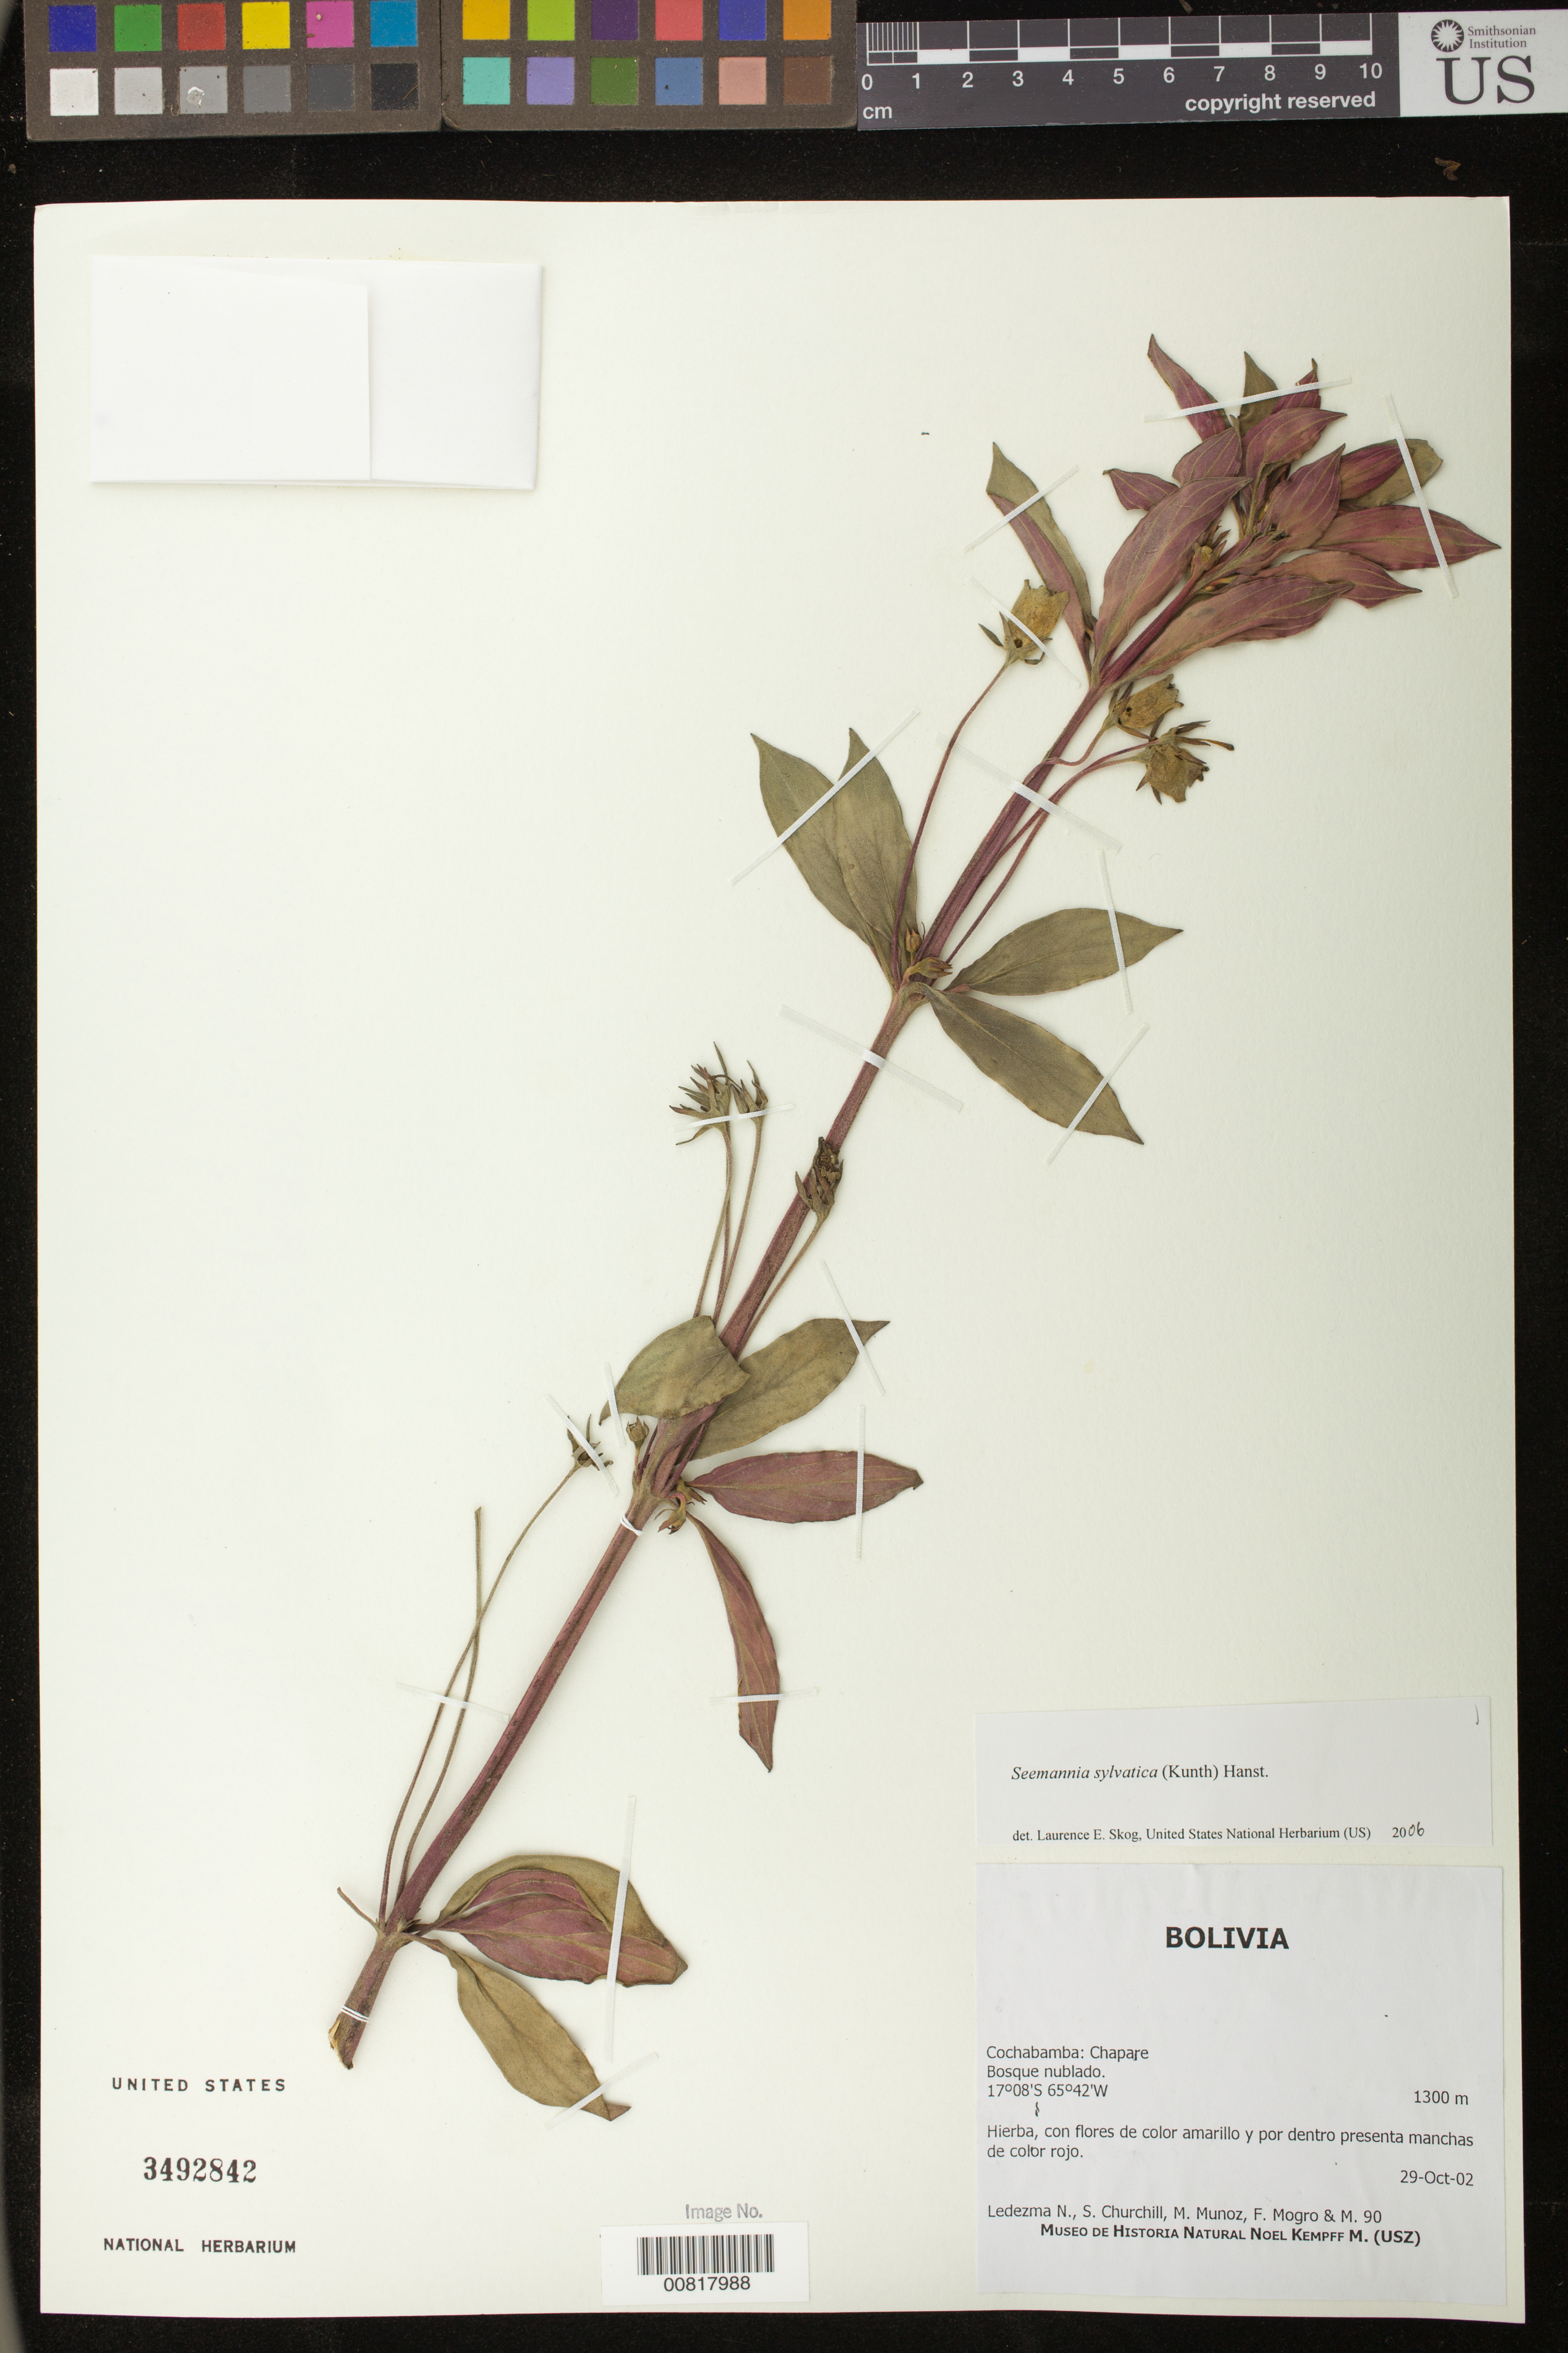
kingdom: Plantae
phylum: Tracheophyta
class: Magnoliopsida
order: Lamiales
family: Gesneriaceae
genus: Seemannia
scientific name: Seemannia sylvatica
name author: (Kunth) Hanst.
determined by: Skog, Laurence E.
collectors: N. Ledezma, S. Churchill, M. Muñoz & F. Mogro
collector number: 90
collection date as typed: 29 Oct 2002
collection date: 2002-10-29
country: Bolivia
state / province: Cochabamba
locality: Cochabamba: Chapare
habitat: Bosque nublado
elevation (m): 1300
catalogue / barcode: US 3492842